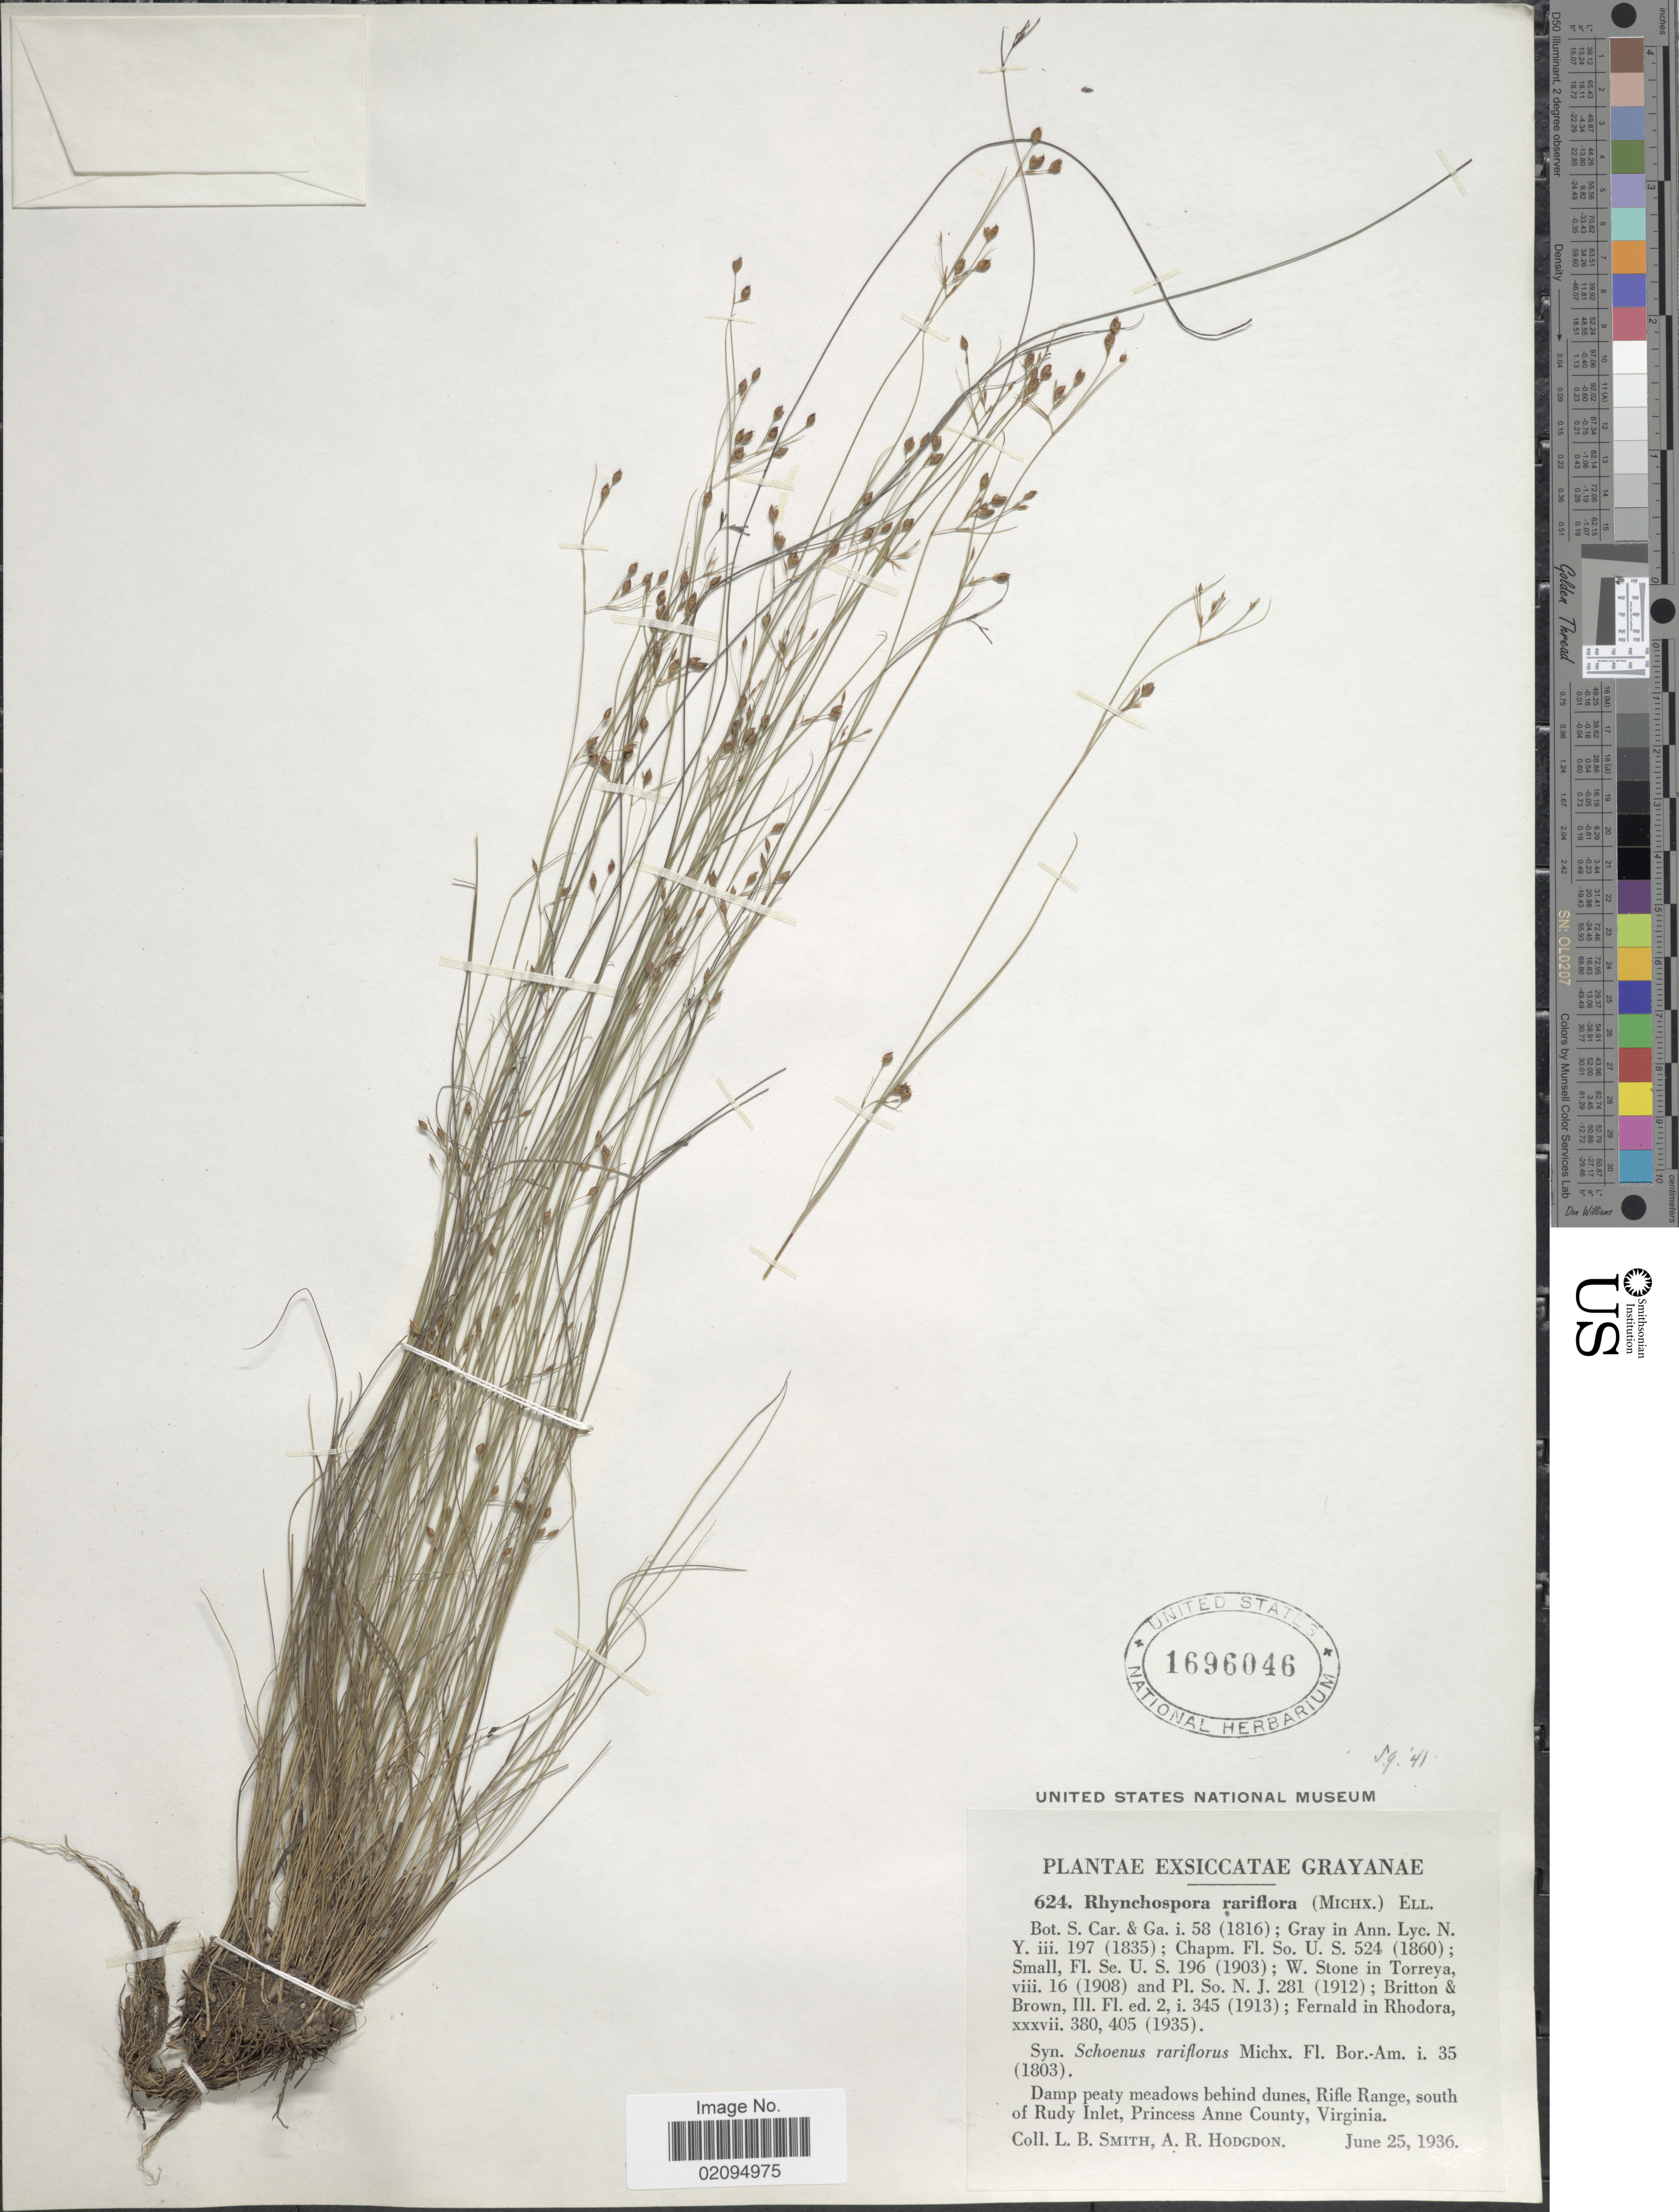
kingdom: Plantae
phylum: Tracheophyta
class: Liliopsida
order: Poales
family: Cyperaceae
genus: Rhynchospora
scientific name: Rhynchospora rariflora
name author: (Michx.) Elliott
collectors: L. Smith & A. R. Hodgdon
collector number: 624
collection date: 1936-06-25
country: United States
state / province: Virginia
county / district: City of Virginia Beach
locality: Rifle Range, south of Rudy Inlet, Princess Anne County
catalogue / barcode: US 1696046